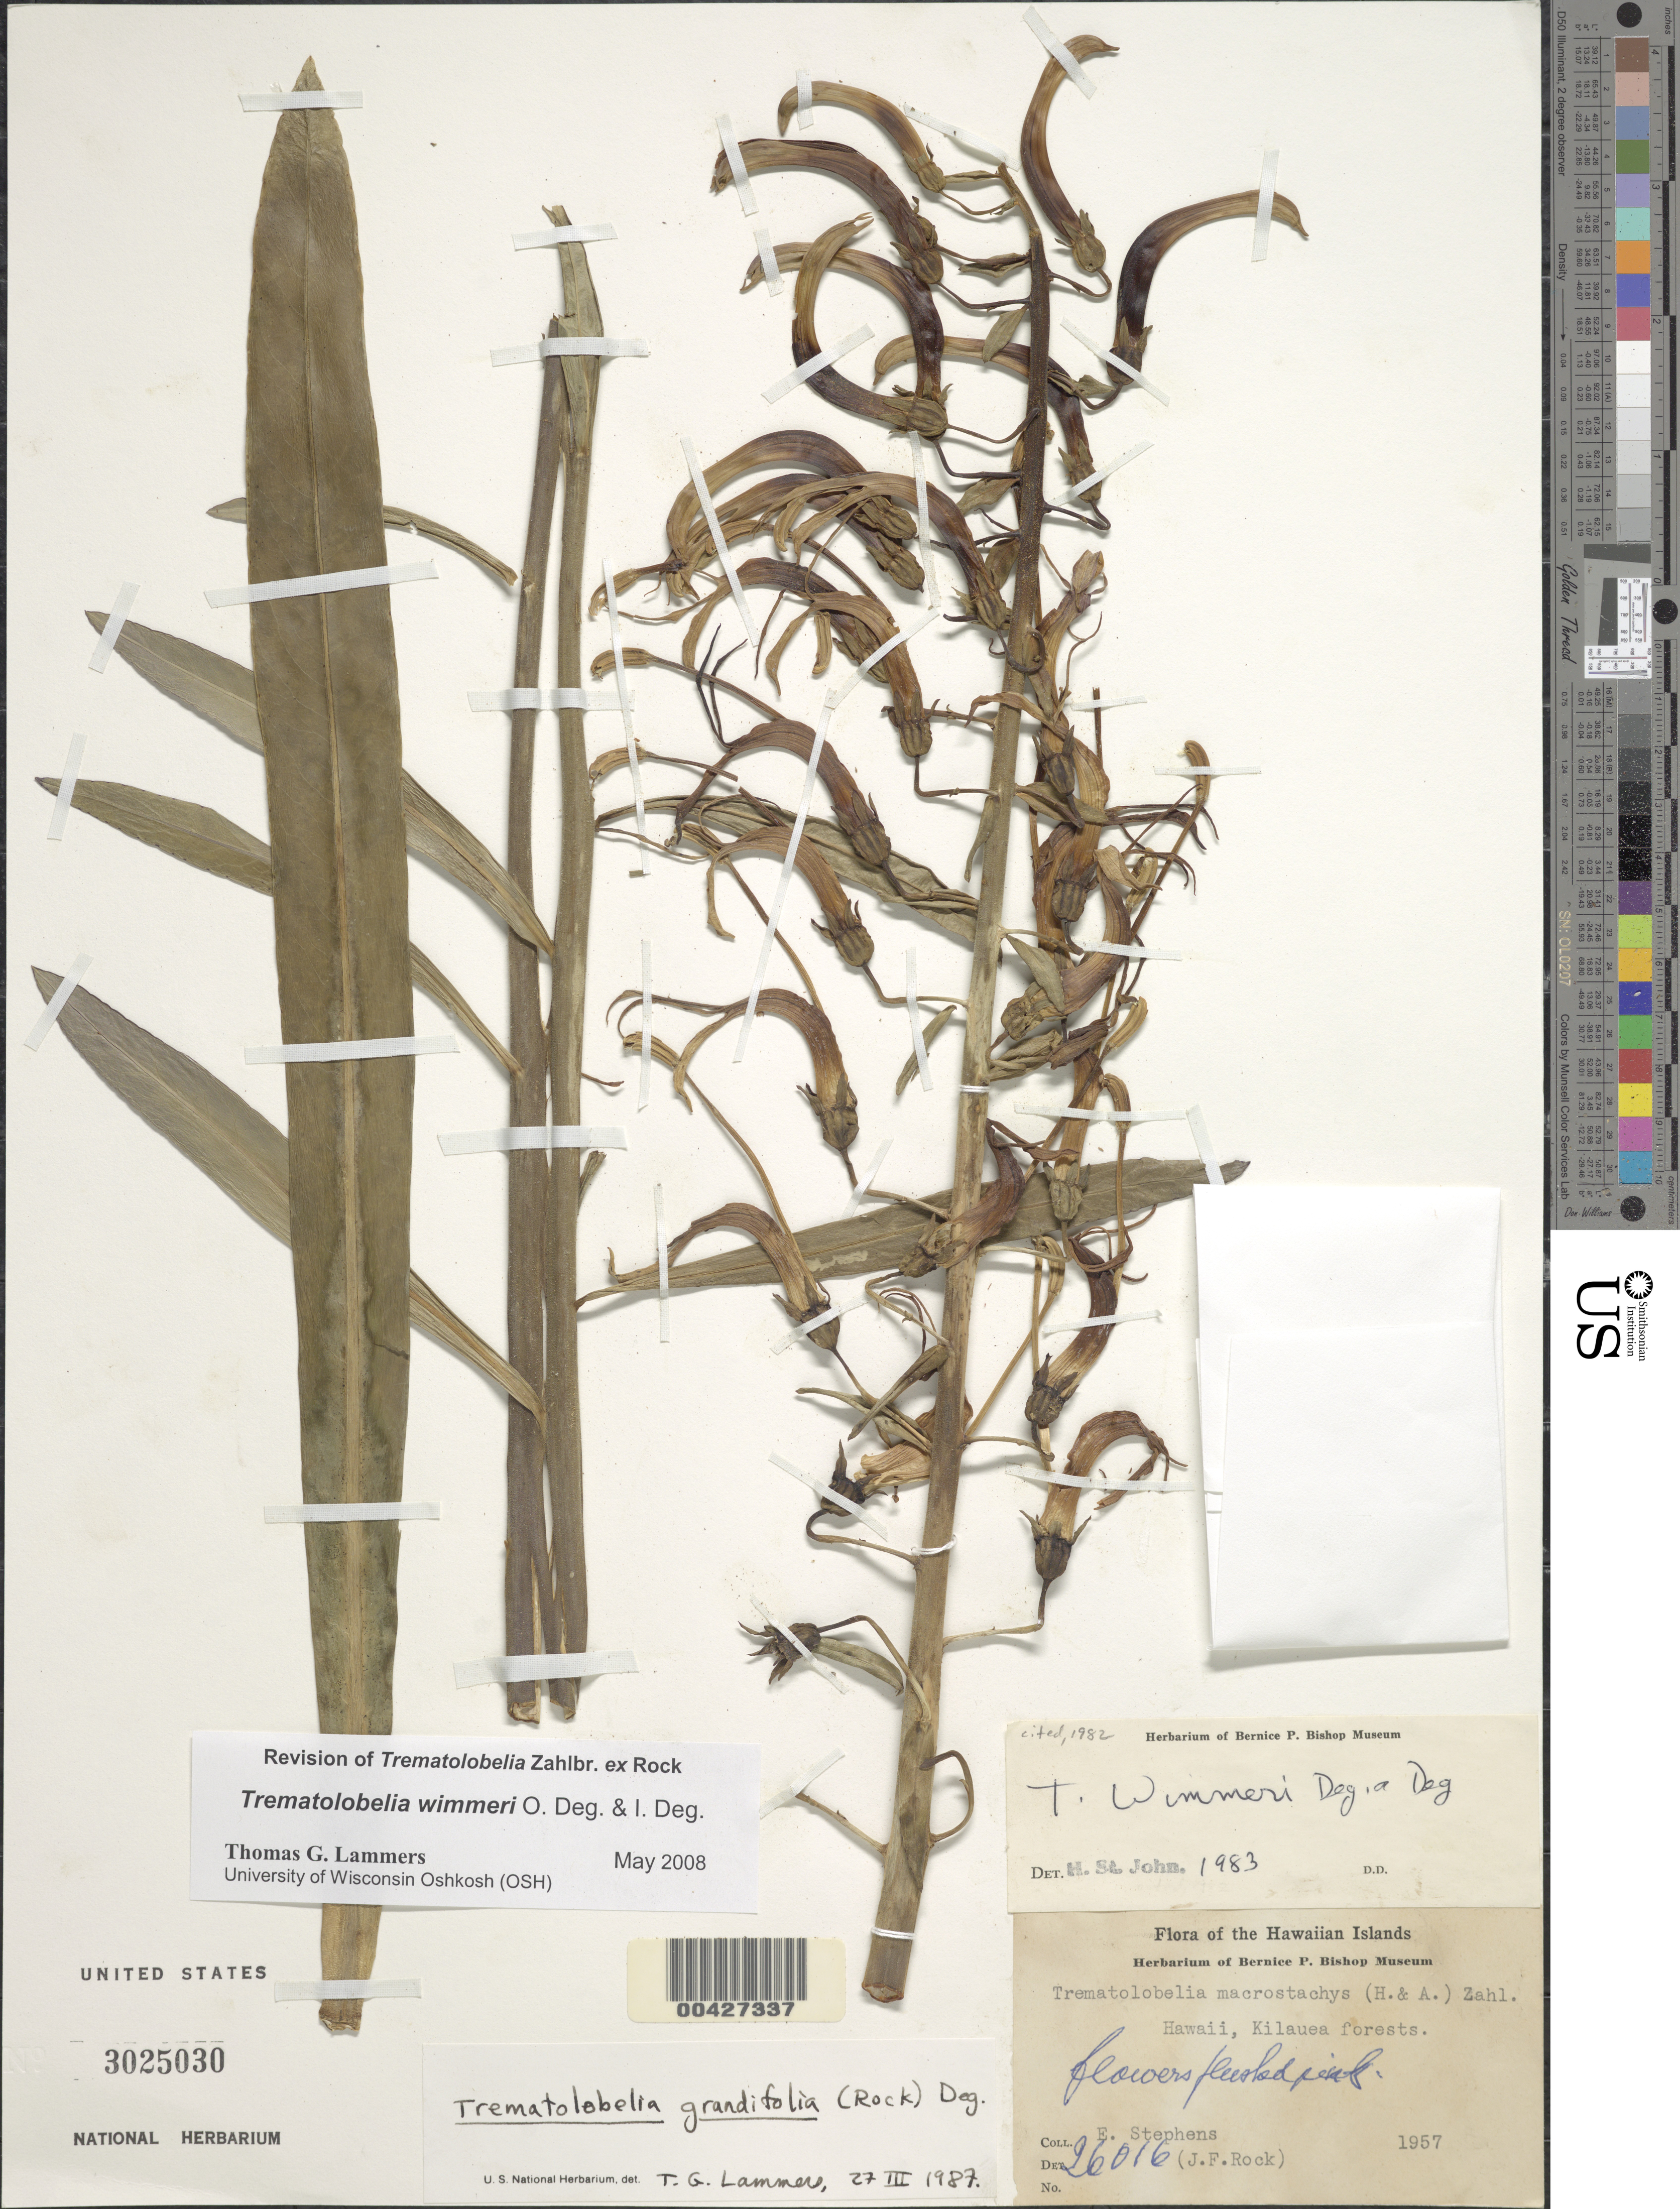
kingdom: Plantae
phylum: Tracheophyta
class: Magnoliopsida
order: Asterales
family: Campanulaceae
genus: Trematolobelia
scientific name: Trematolobelia grandifolia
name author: (Rock) O. Deg.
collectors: E. Stephens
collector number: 26016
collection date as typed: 1957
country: United States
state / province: Hawaii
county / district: Hawaii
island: Hawaii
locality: Kilauea forests.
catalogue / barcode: US 3025030